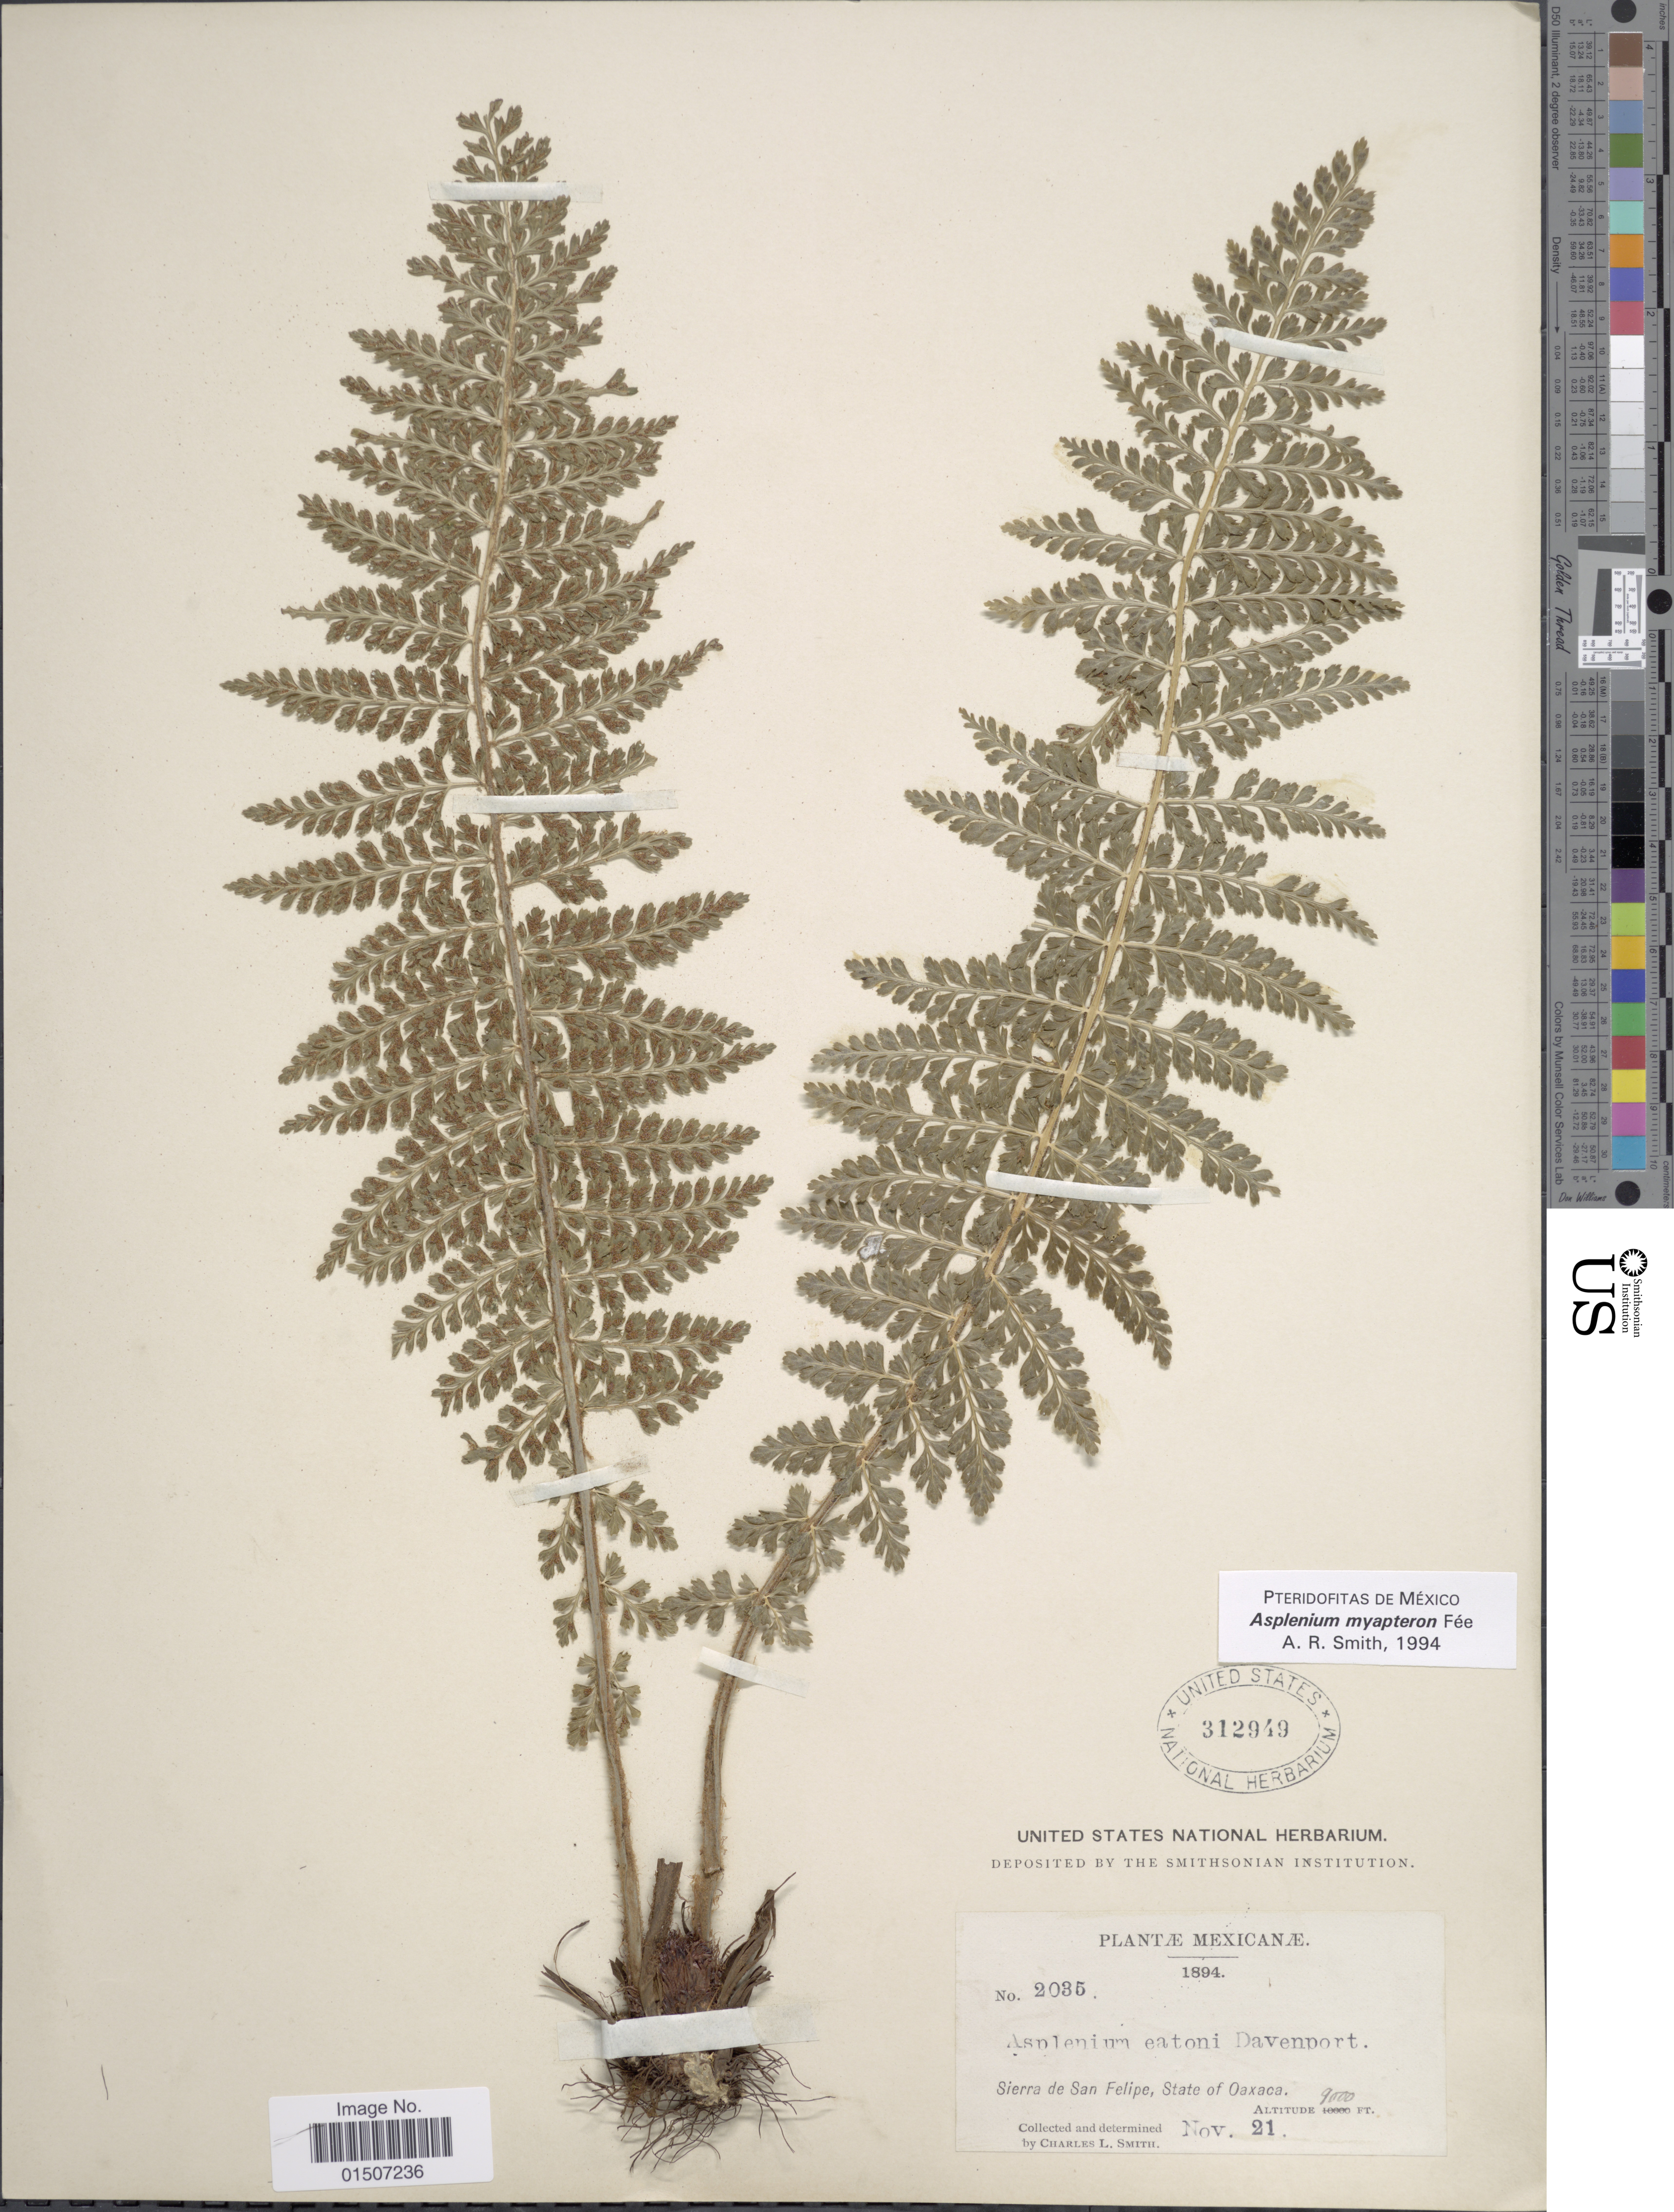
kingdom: Plantae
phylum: Tracheophyta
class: Polypodiopsida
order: Polypodiales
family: Aspleniaceae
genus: Asplenium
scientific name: Asplenium myapteron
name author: Fée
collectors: C. L. Smith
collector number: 2035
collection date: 1894-11-21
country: Mexico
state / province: Oaxaca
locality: Sierra de San Felipe, State of Oaxaca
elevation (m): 2743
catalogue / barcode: US 312949